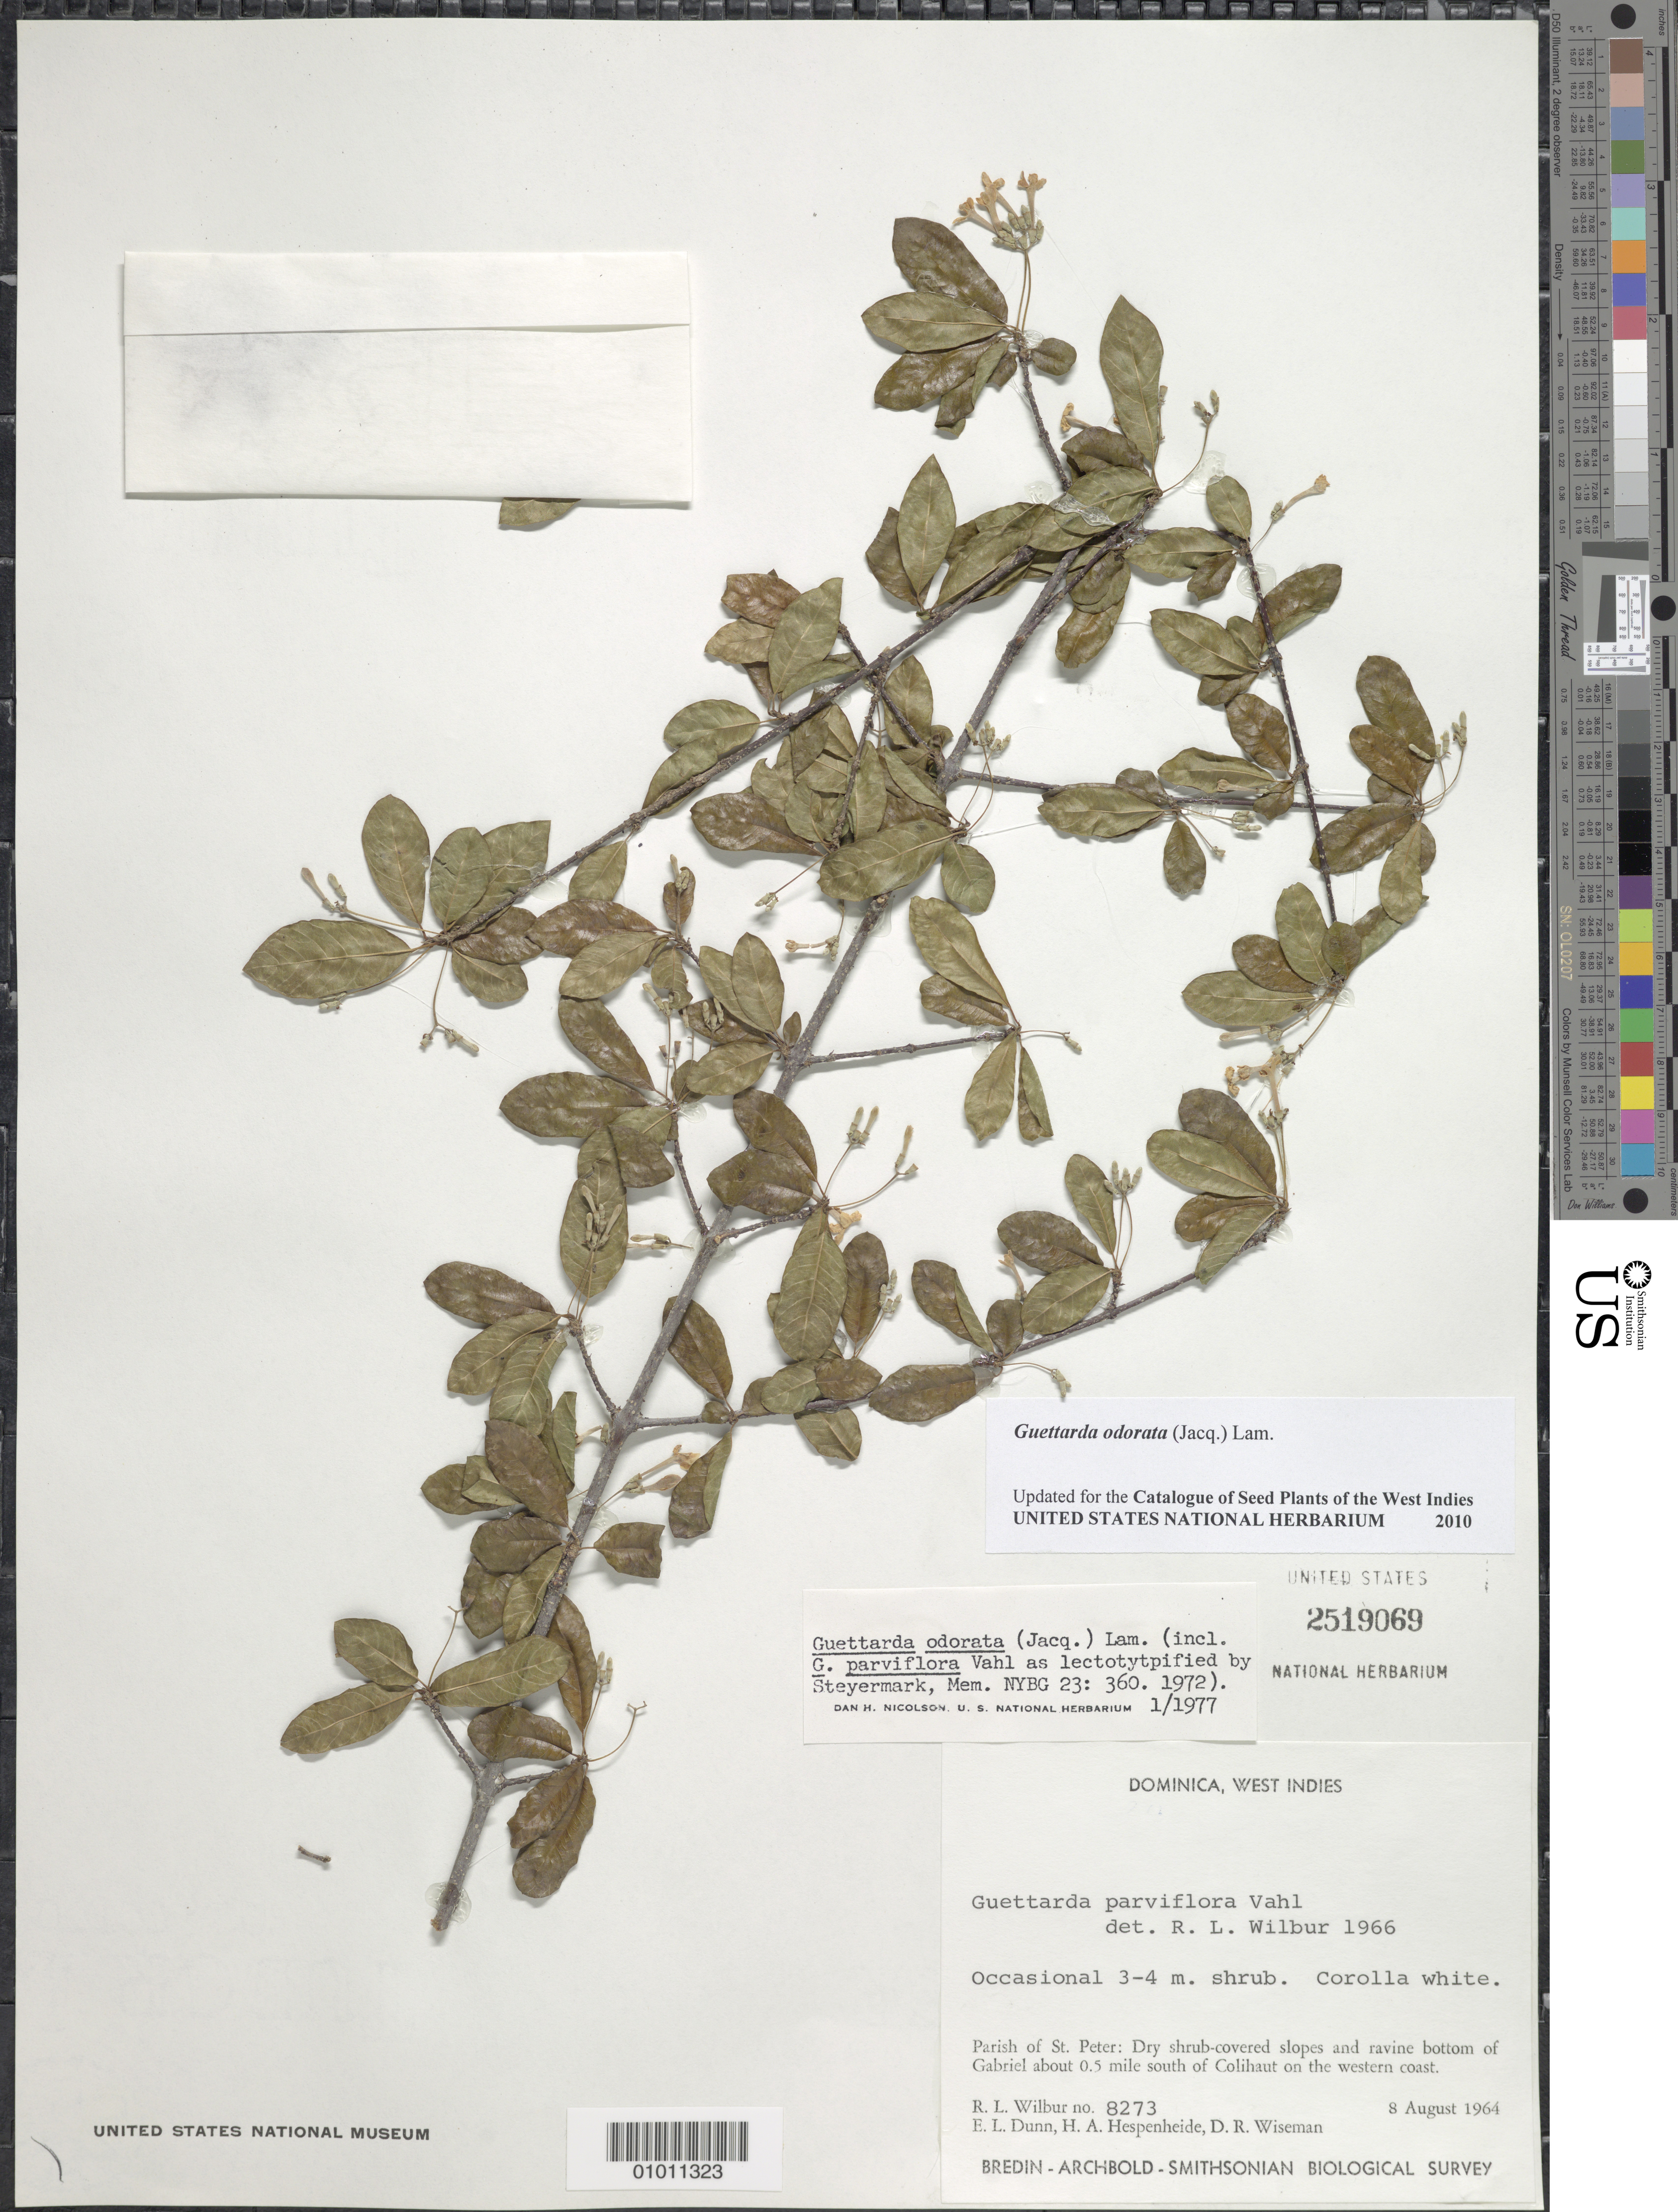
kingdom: Plantae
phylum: Tracheophyta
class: Magnoliopsida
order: Gentianales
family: Rubiaceae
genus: Guettarda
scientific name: Guettarda odorata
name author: (Jacq.) Lam.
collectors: R. L. Wilbur, E. Dunn, H. A. Hespenheide & D. R. Wiseman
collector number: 8273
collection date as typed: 08 Aug 1964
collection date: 1964-08-08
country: Dominica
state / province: St. Peter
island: Dominica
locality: Gabriel, about 0.5 mile south of Colihaut on the western coast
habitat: Dry shrub-covered slopes and ravine bottom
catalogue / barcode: US 2519069